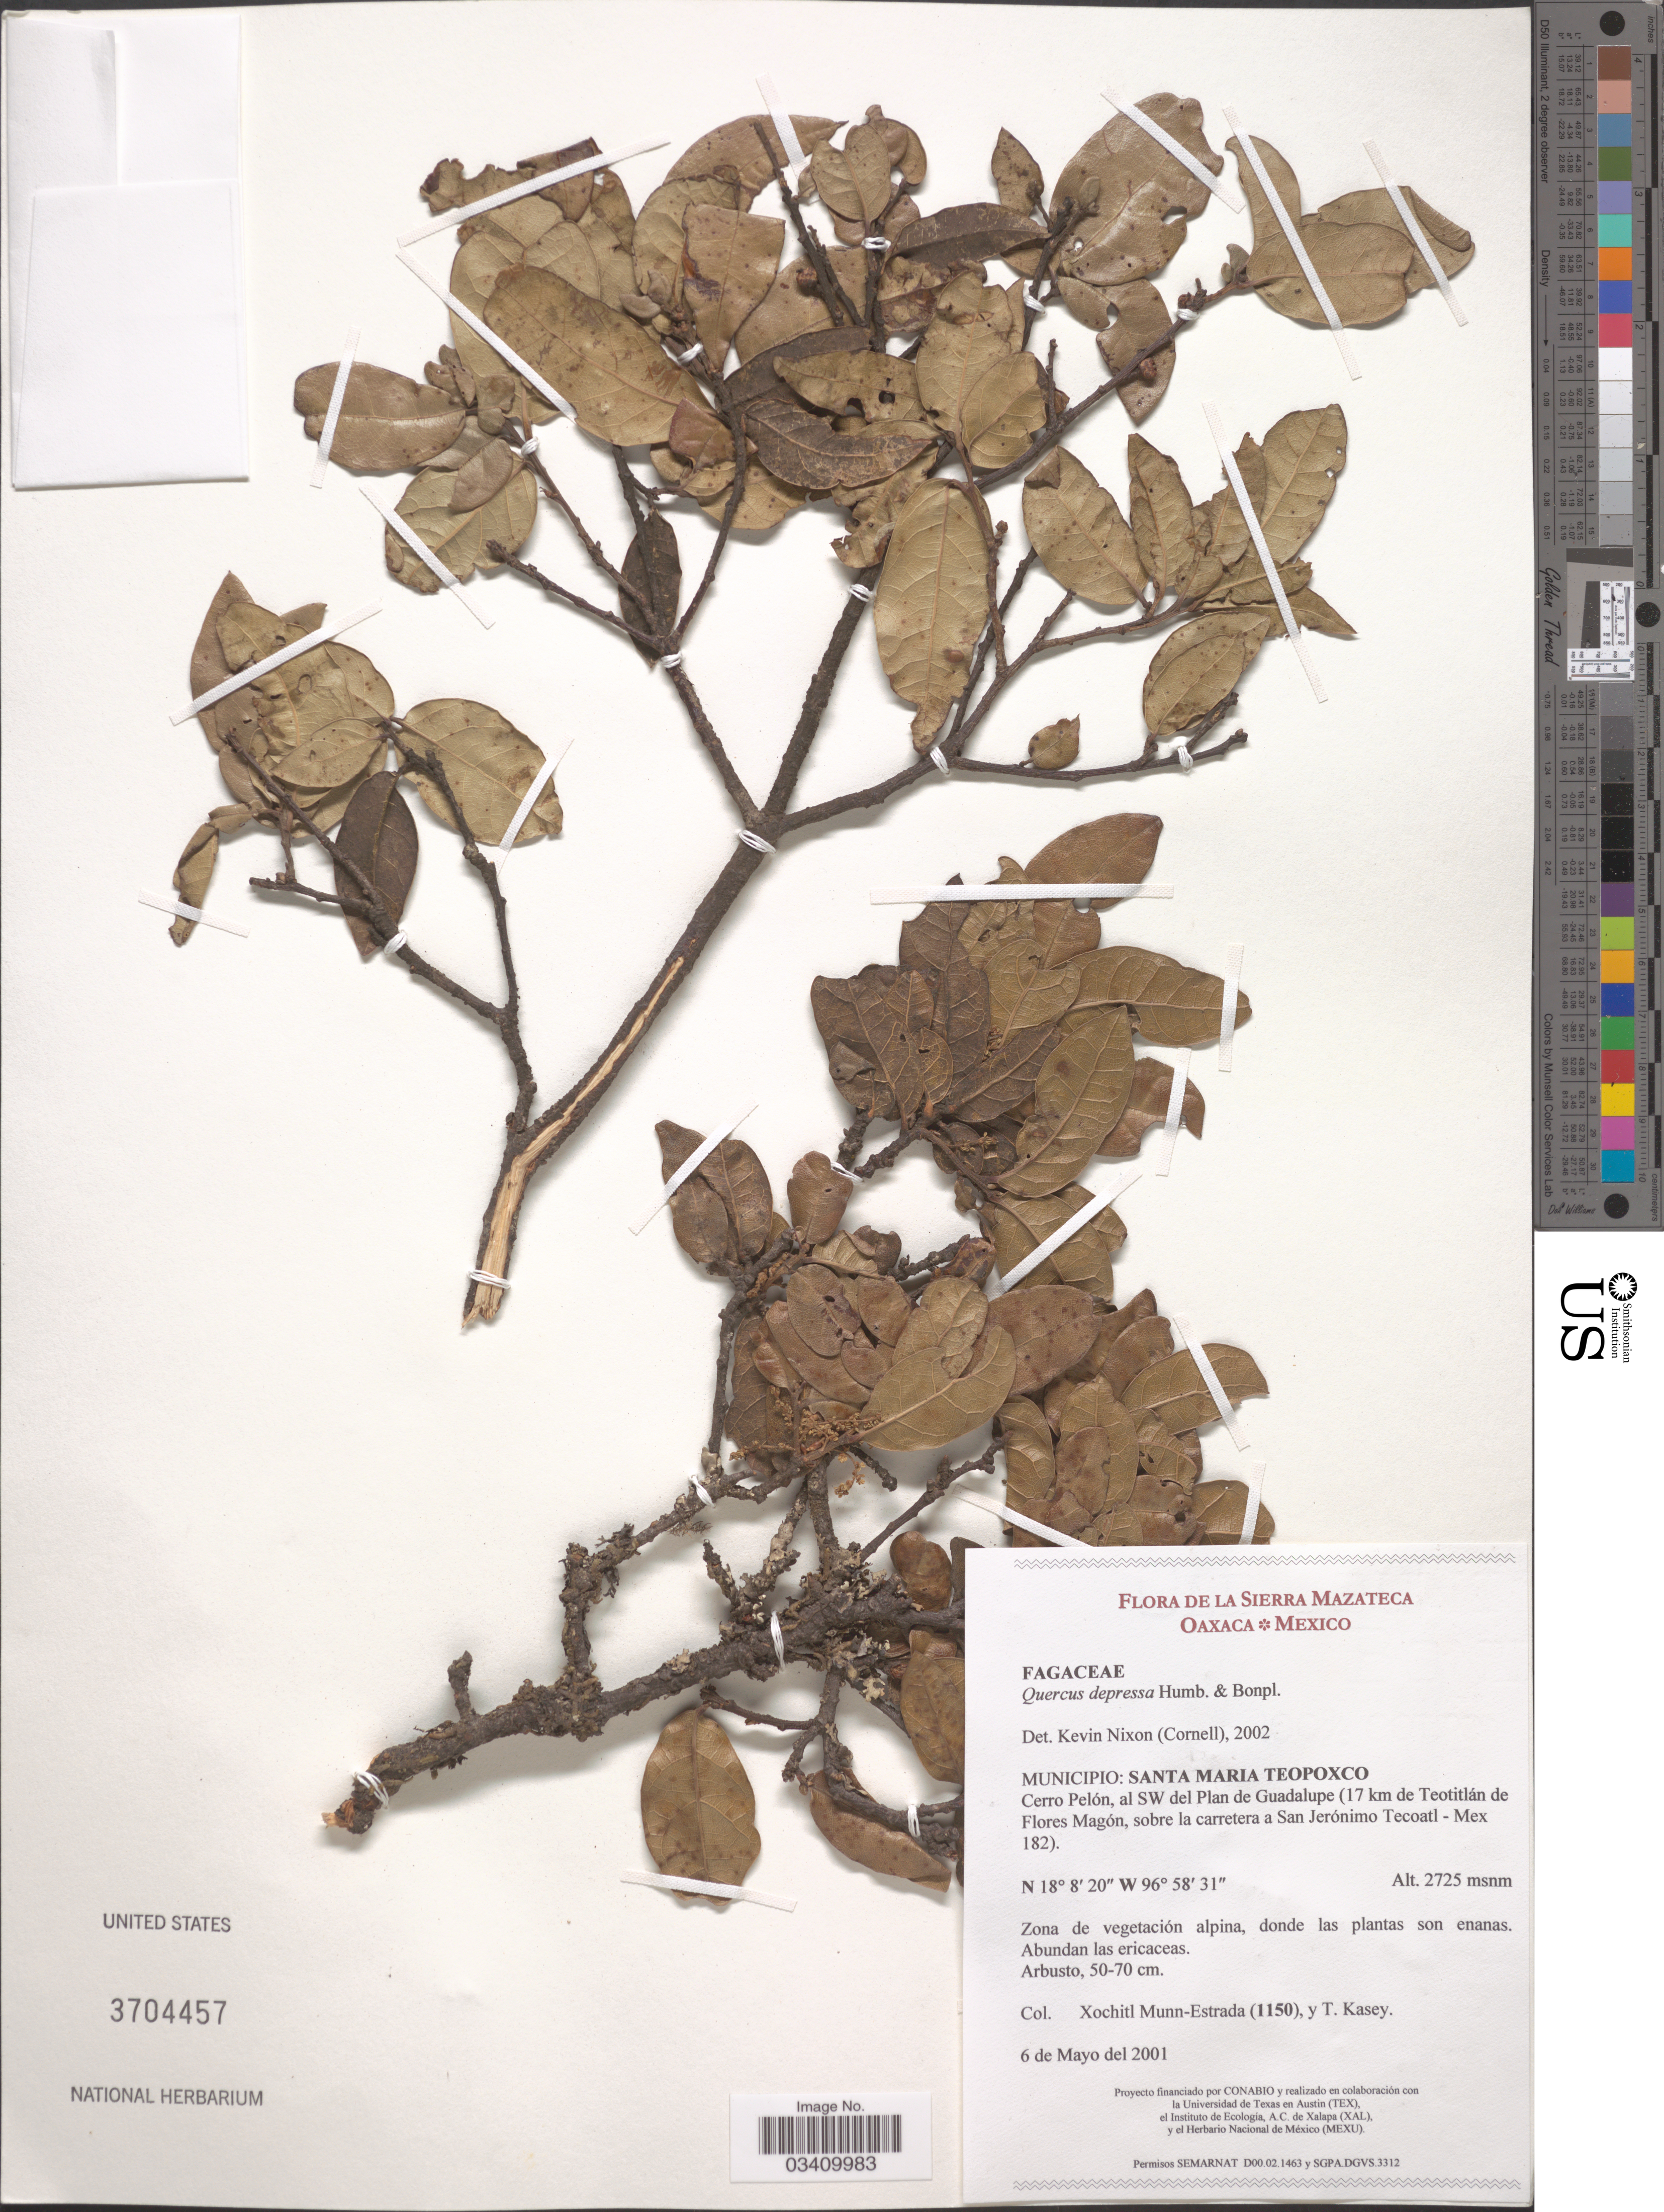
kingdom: Plantae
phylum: Tracheophyta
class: Magnoliopsida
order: Fagales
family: Fagaceae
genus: Quercus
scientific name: Quercus depressa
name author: Humb. & Bonpl.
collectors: X. Munn-Estrada & T. Kasey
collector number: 1150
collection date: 2001-05-06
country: Mexico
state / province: Oaxaca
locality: Sierra Mazateca. Municipio: Santa Maria Teopoxco. Cerro Pelón, al SW del Plan de Guadalupe (17 km de Teotitlán de Flores Magón, sobre la carretera a San Jerónimo Tecoatl - Mex 182).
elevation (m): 2725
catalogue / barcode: US 3704457